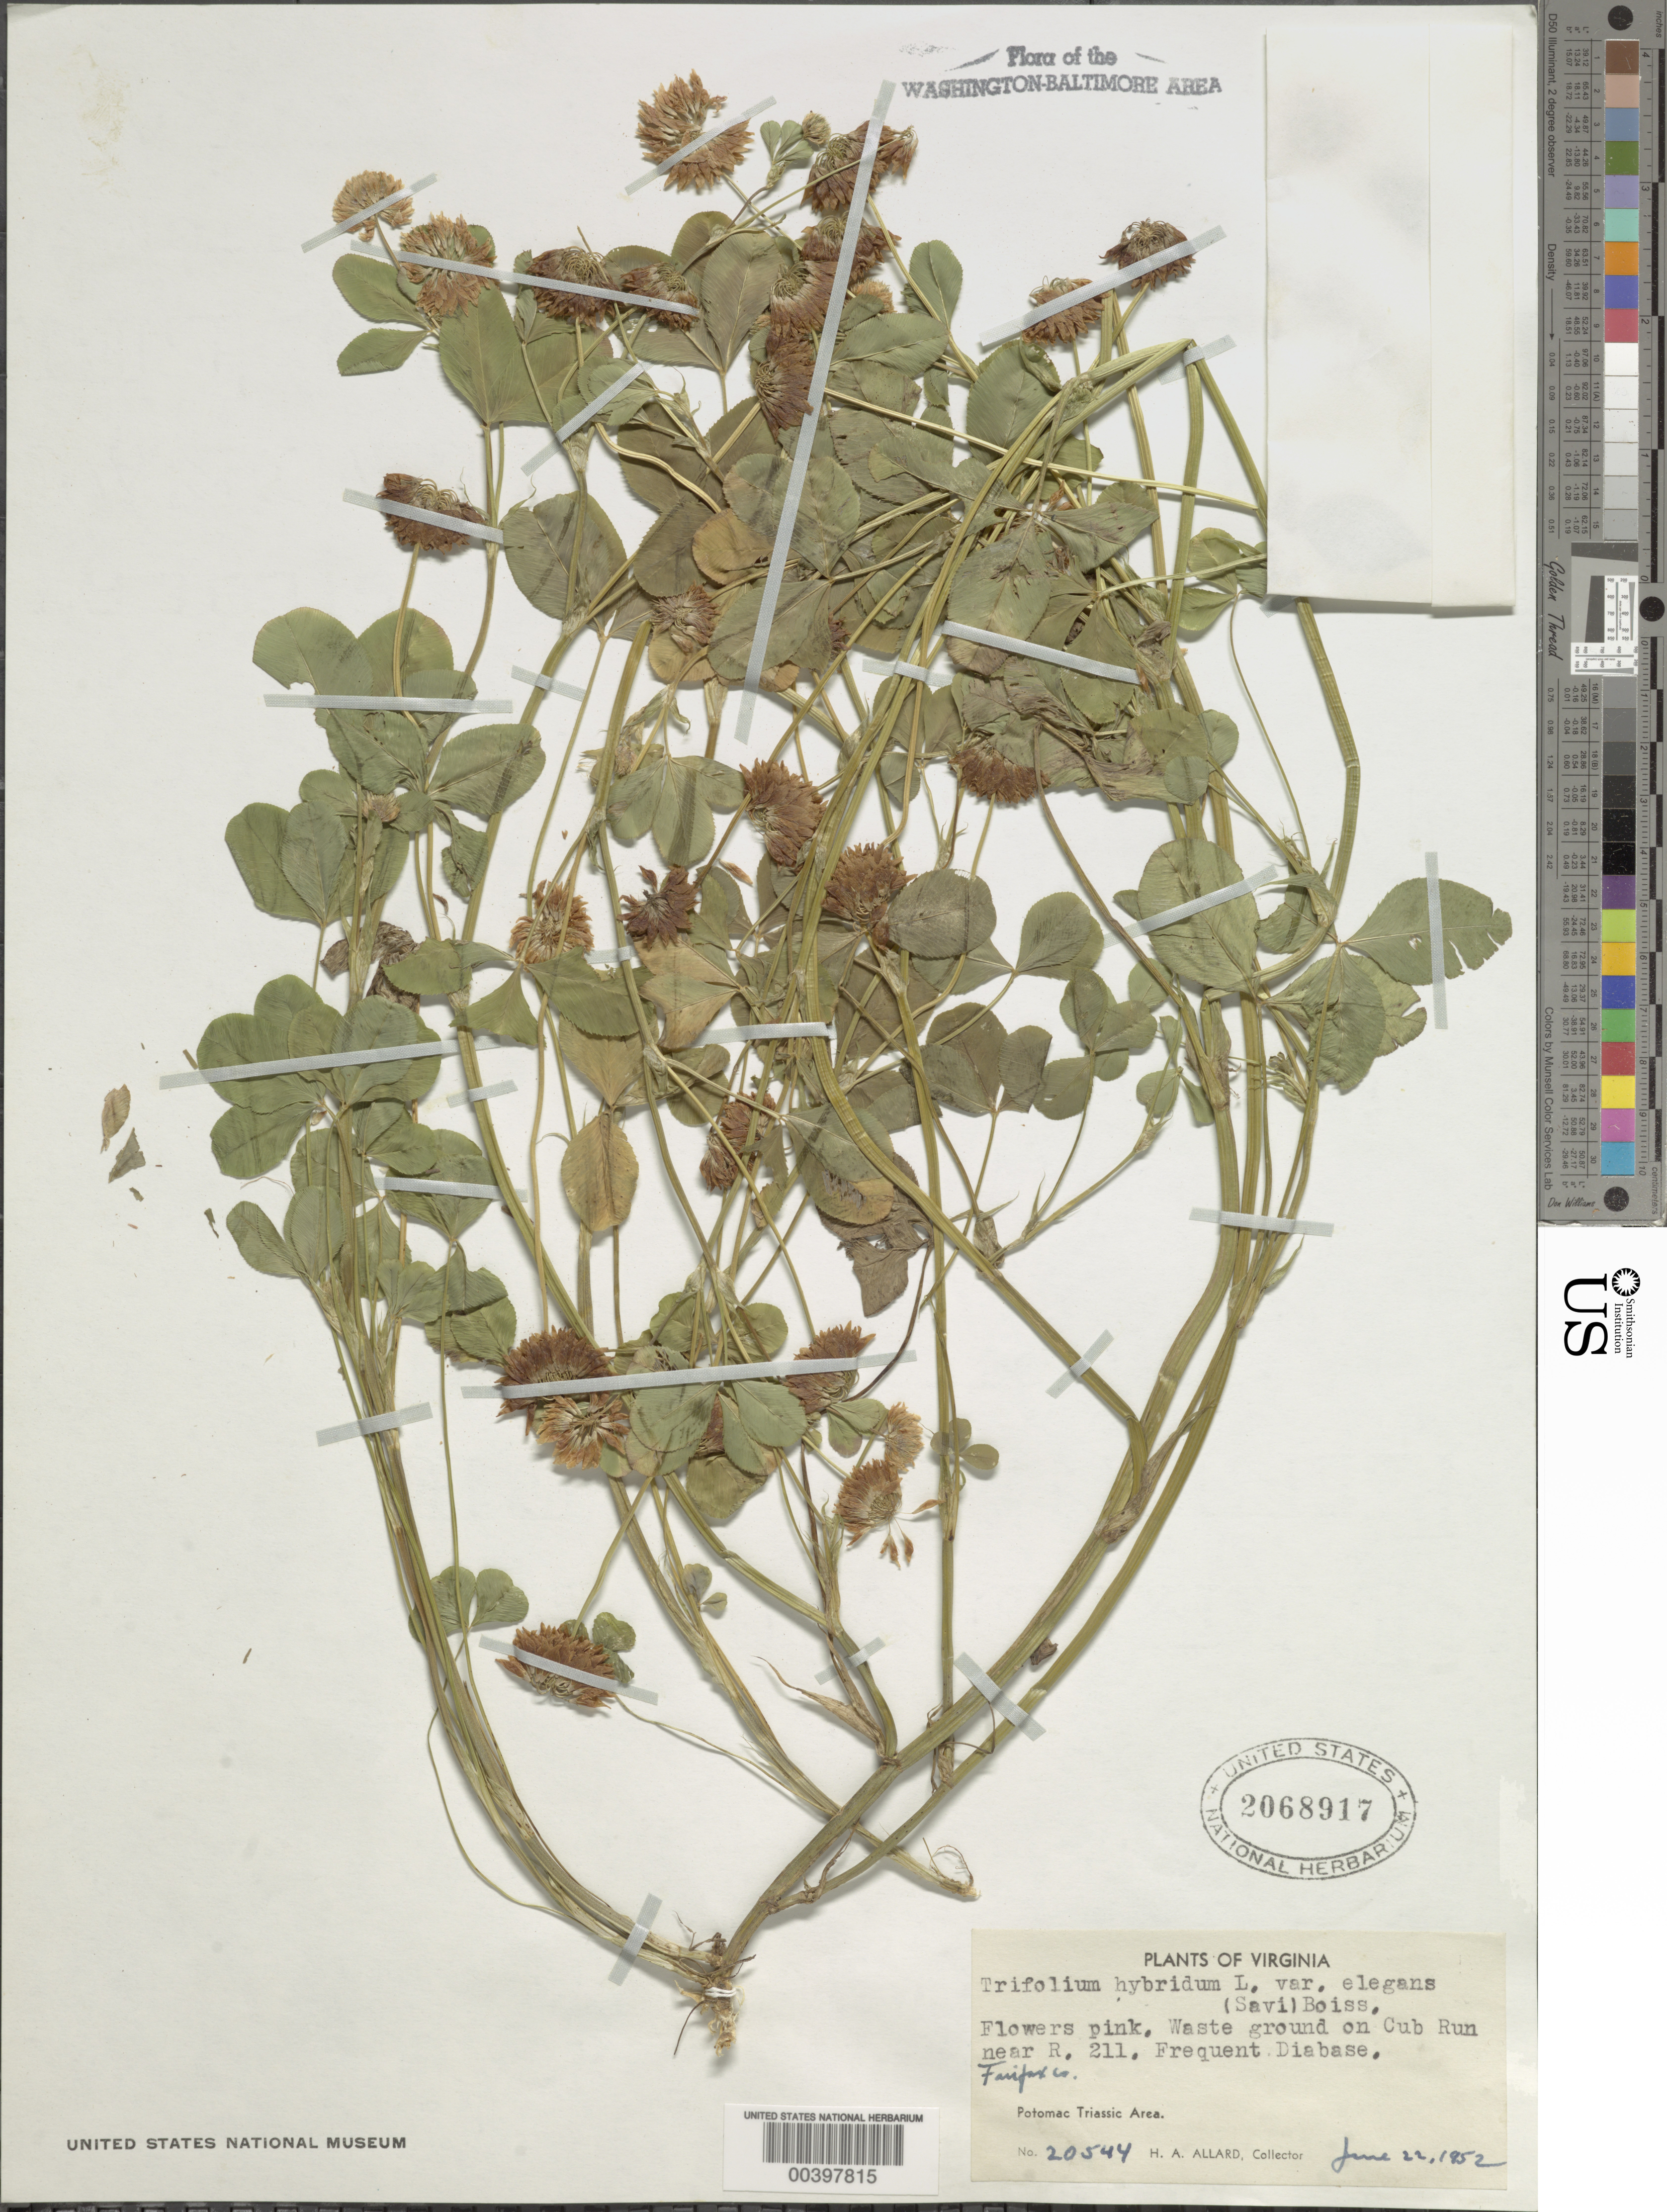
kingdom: Plantae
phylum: Tracheophyta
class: Magnoliopsida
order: Fabales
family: Fabaceae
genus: Trifolium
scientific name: Trifolium hybridum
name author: L.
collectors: H. A. Allard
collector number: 20544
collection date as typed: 22 Jun 1952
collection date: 1952-06-22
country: United States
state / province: Virginia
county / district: Fairfax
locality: Cub Run near Route 211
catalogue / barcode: US 2068917